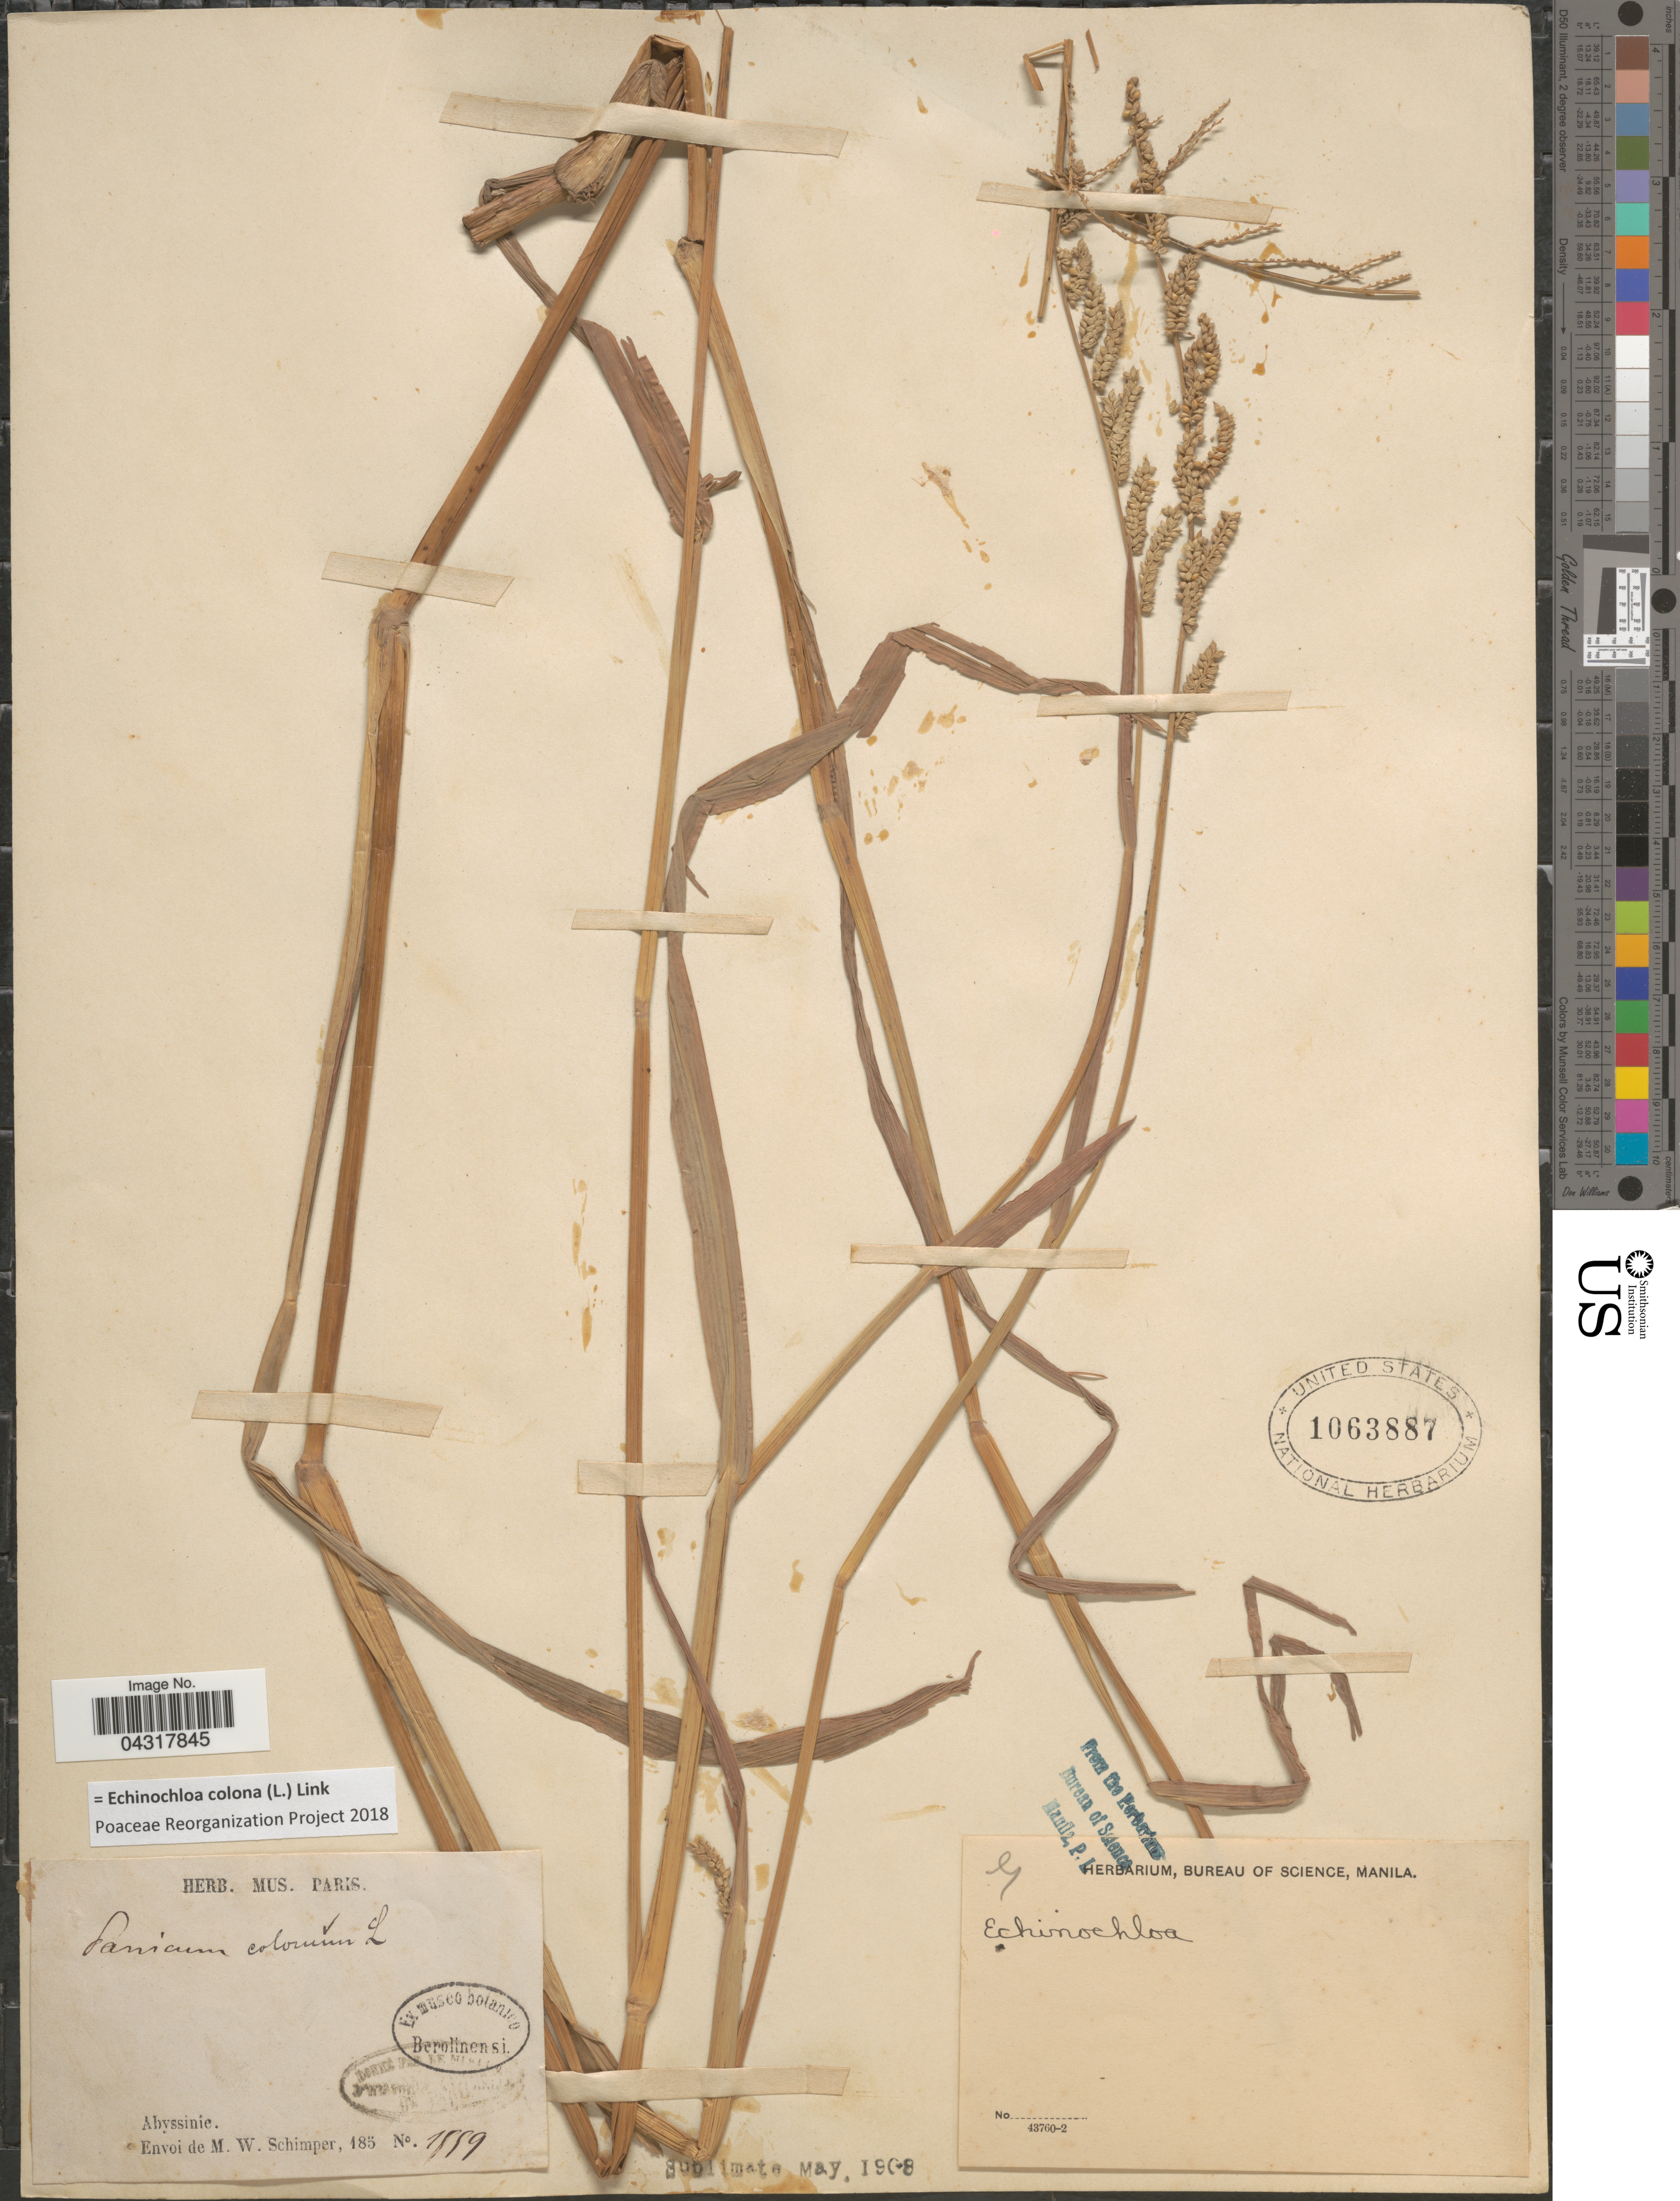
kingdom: Plantae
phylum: Tracheophyta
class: Liliopsida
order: Poales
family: Poaceae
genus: Echinochloa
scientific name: Echinochloa colona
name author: (L.) Link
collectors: M. Schimper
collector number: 1889*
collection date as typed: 185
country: Ethiopia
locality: Abyssinie.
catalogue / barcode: US 1063887